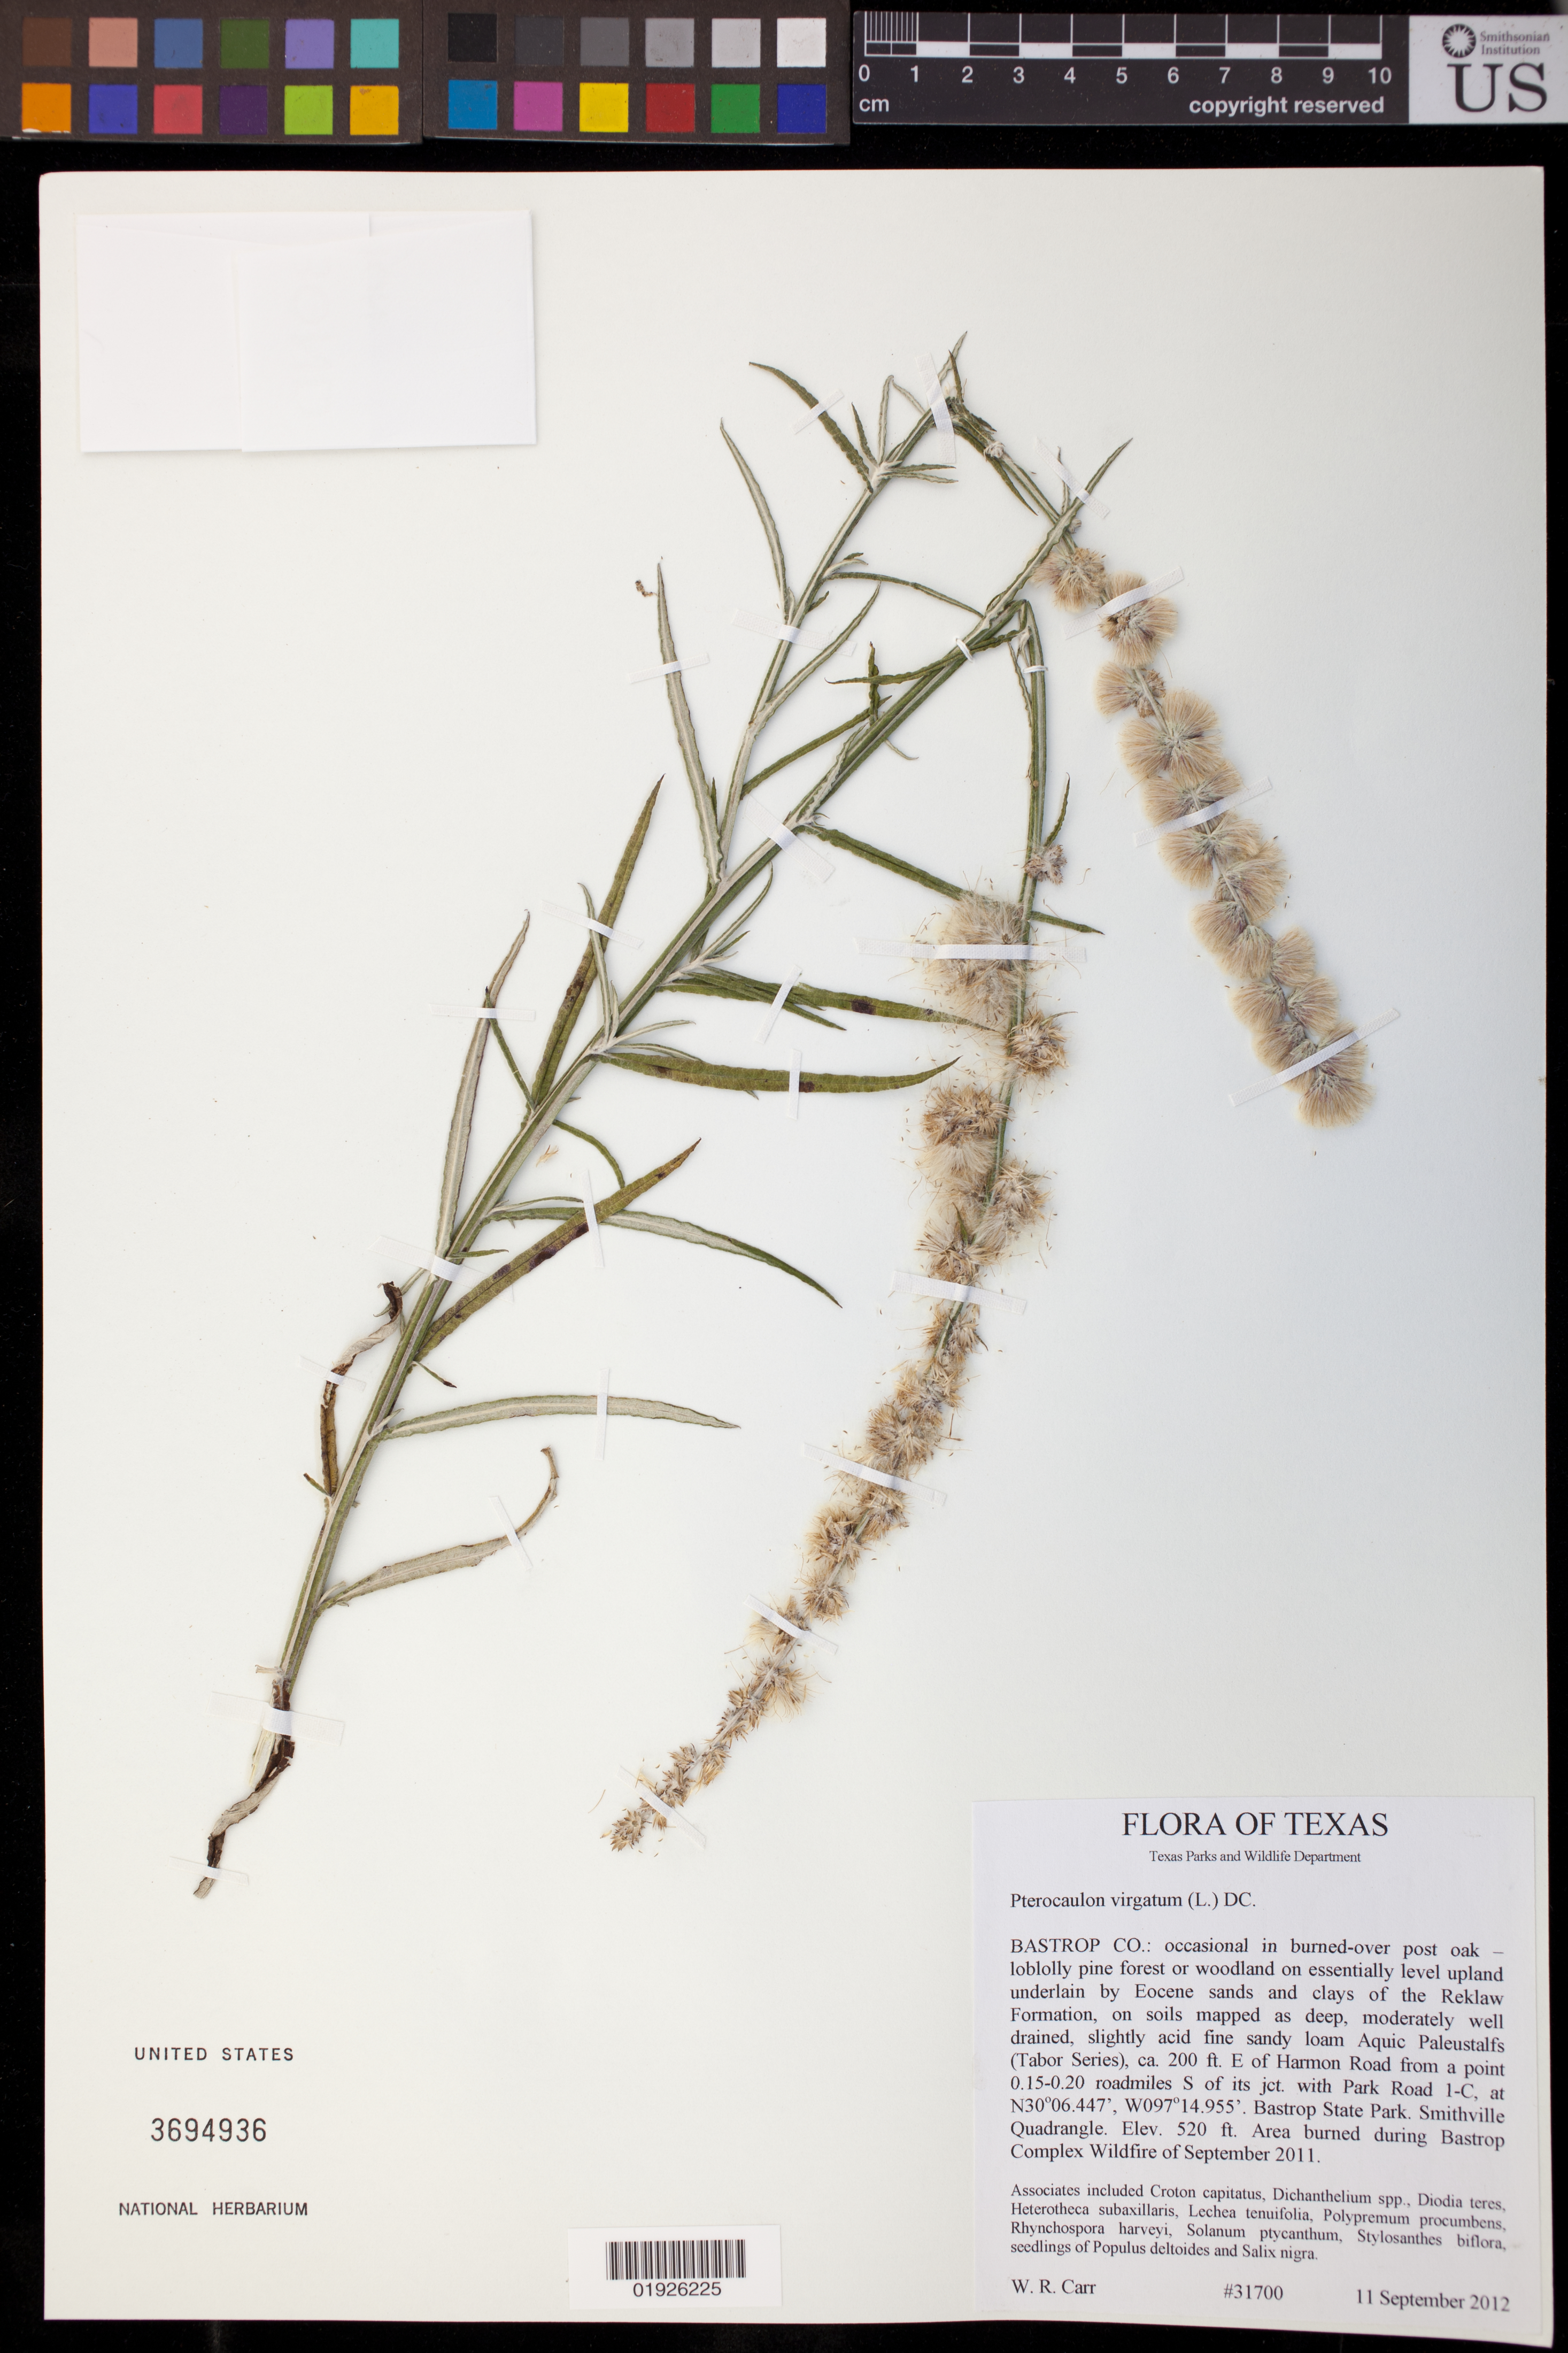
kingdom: Plantae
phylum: Tracheophyta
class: Magnoliopsida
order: Asterales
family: Asteraceae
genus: Pterocaulon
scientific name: Pterocaulon virgatum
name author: (L.) DC.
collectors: W. Carr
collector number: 31700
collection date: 2012-09-11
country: United States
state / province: Texas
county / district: Bastrop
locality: Ca. 200 ft. E of Harmon Road from a point 0.15 - 0.20 roadmiles S of its jct. with Park Road 1-C. Bastrop State Park.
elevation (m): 158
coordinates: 30 06.447 N, 097 14.955 W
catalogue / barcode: US 3694936